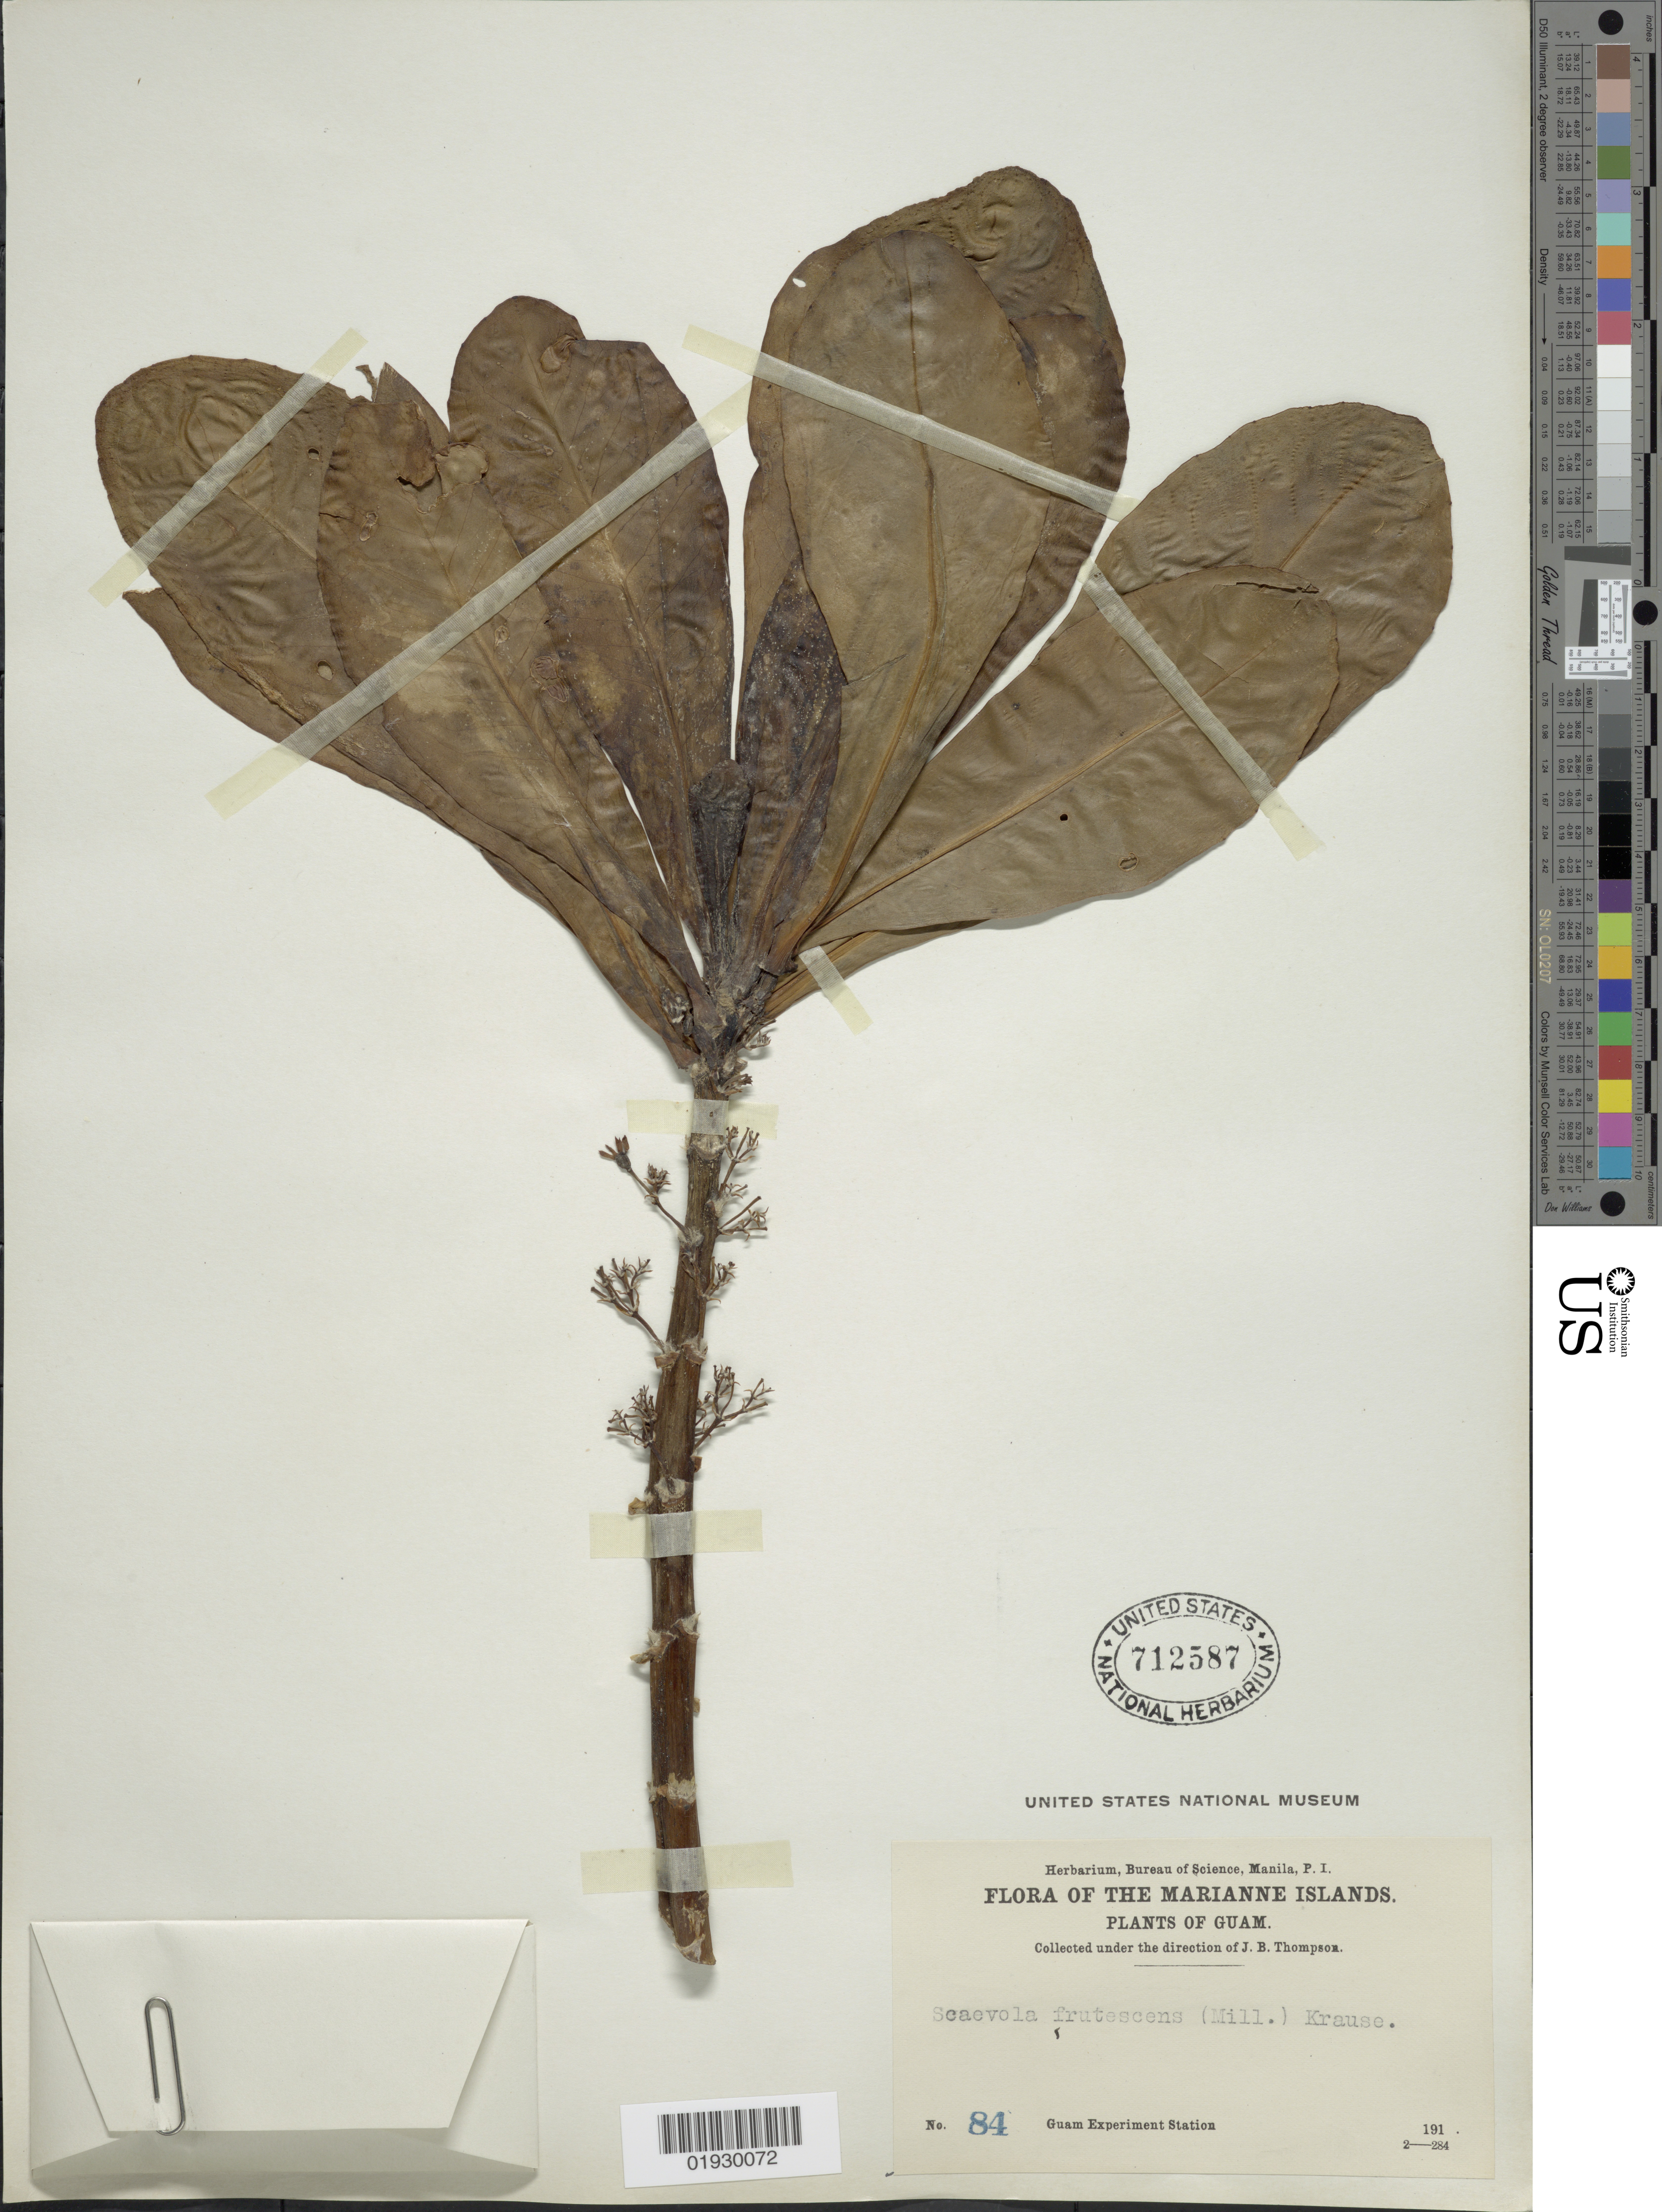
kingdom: Plantae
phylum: Tracheophyta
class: Magnoliopsida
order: Asterales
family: Goodeniaceae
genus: Scaevola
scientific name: Scaevola sericea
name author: Vahl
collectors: Guam Exp. Sta.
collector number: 84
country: Guam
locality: Marianne Islands.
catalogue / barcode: US 712587